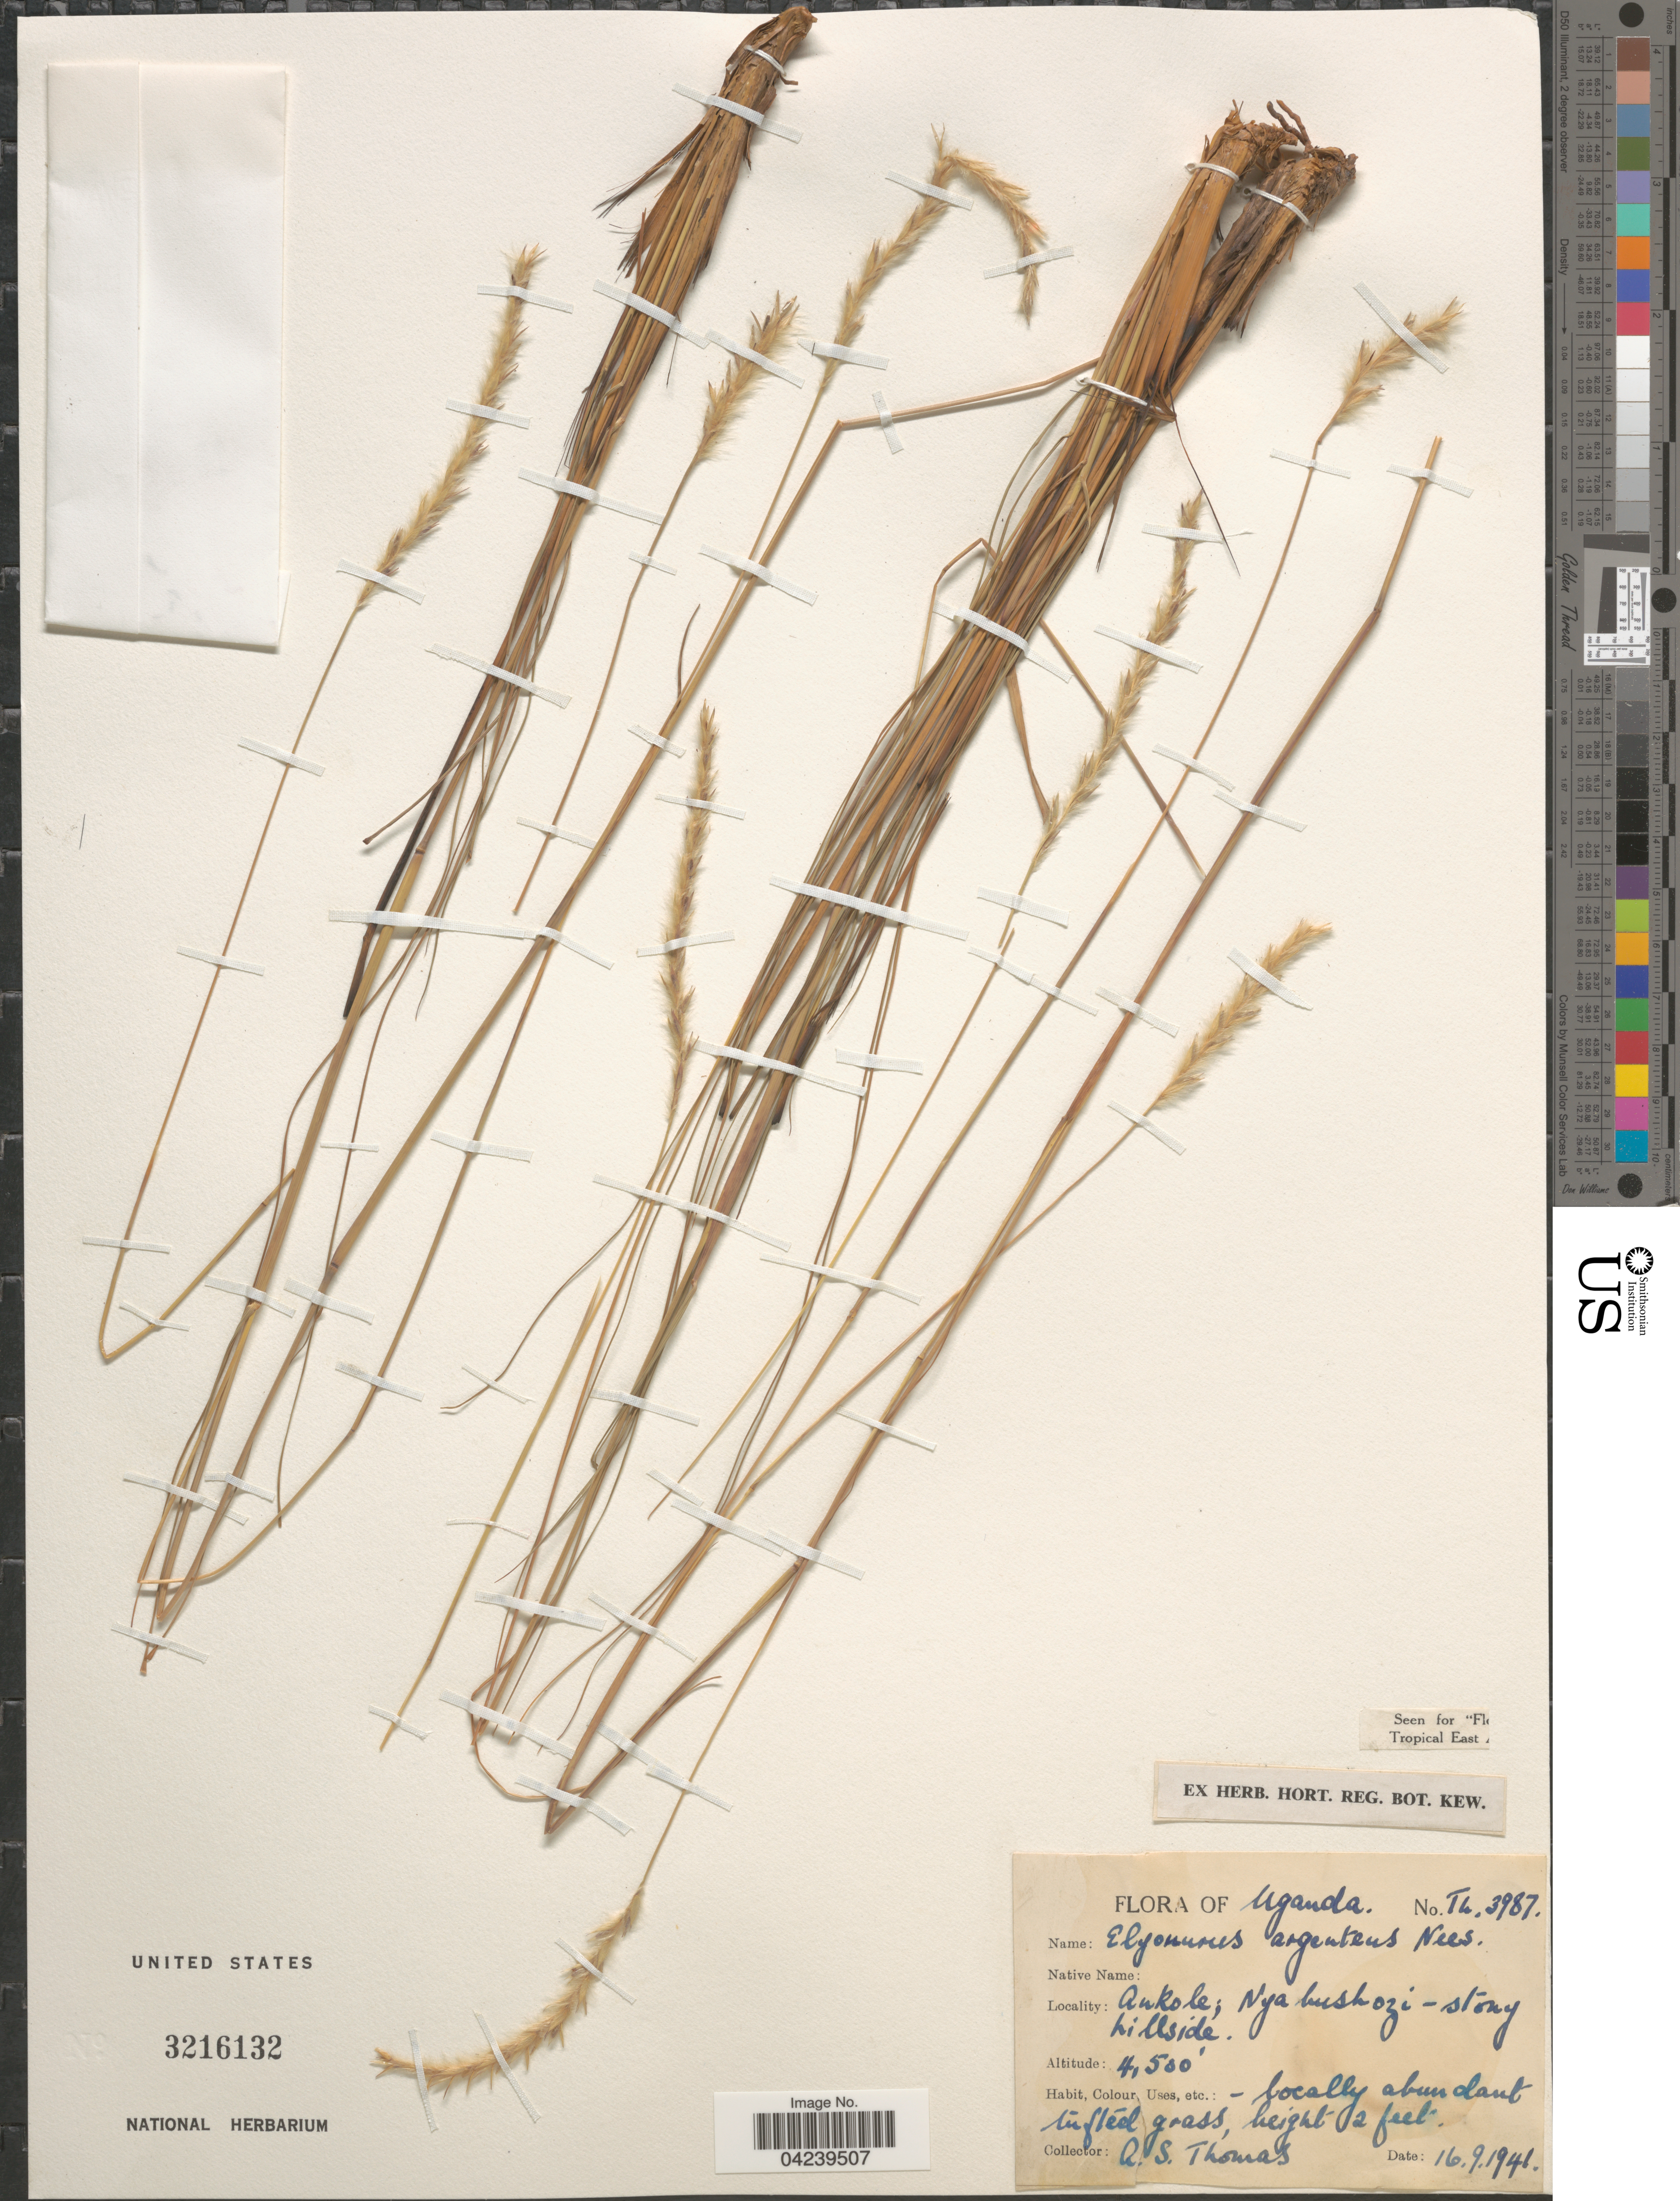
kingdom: Plantae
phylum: Tracheophyta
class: Liliopsida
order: Poales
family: Poaceae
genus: Elionurus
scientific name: Elionurus muticus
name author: (Spreng.) Kuntze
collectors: A. Thomas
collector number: Th.3987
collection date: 1941-09-16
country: Uganda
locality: Ankole; Nyabushozi - stony hillside.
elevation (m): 1372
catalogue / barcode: US 3216132